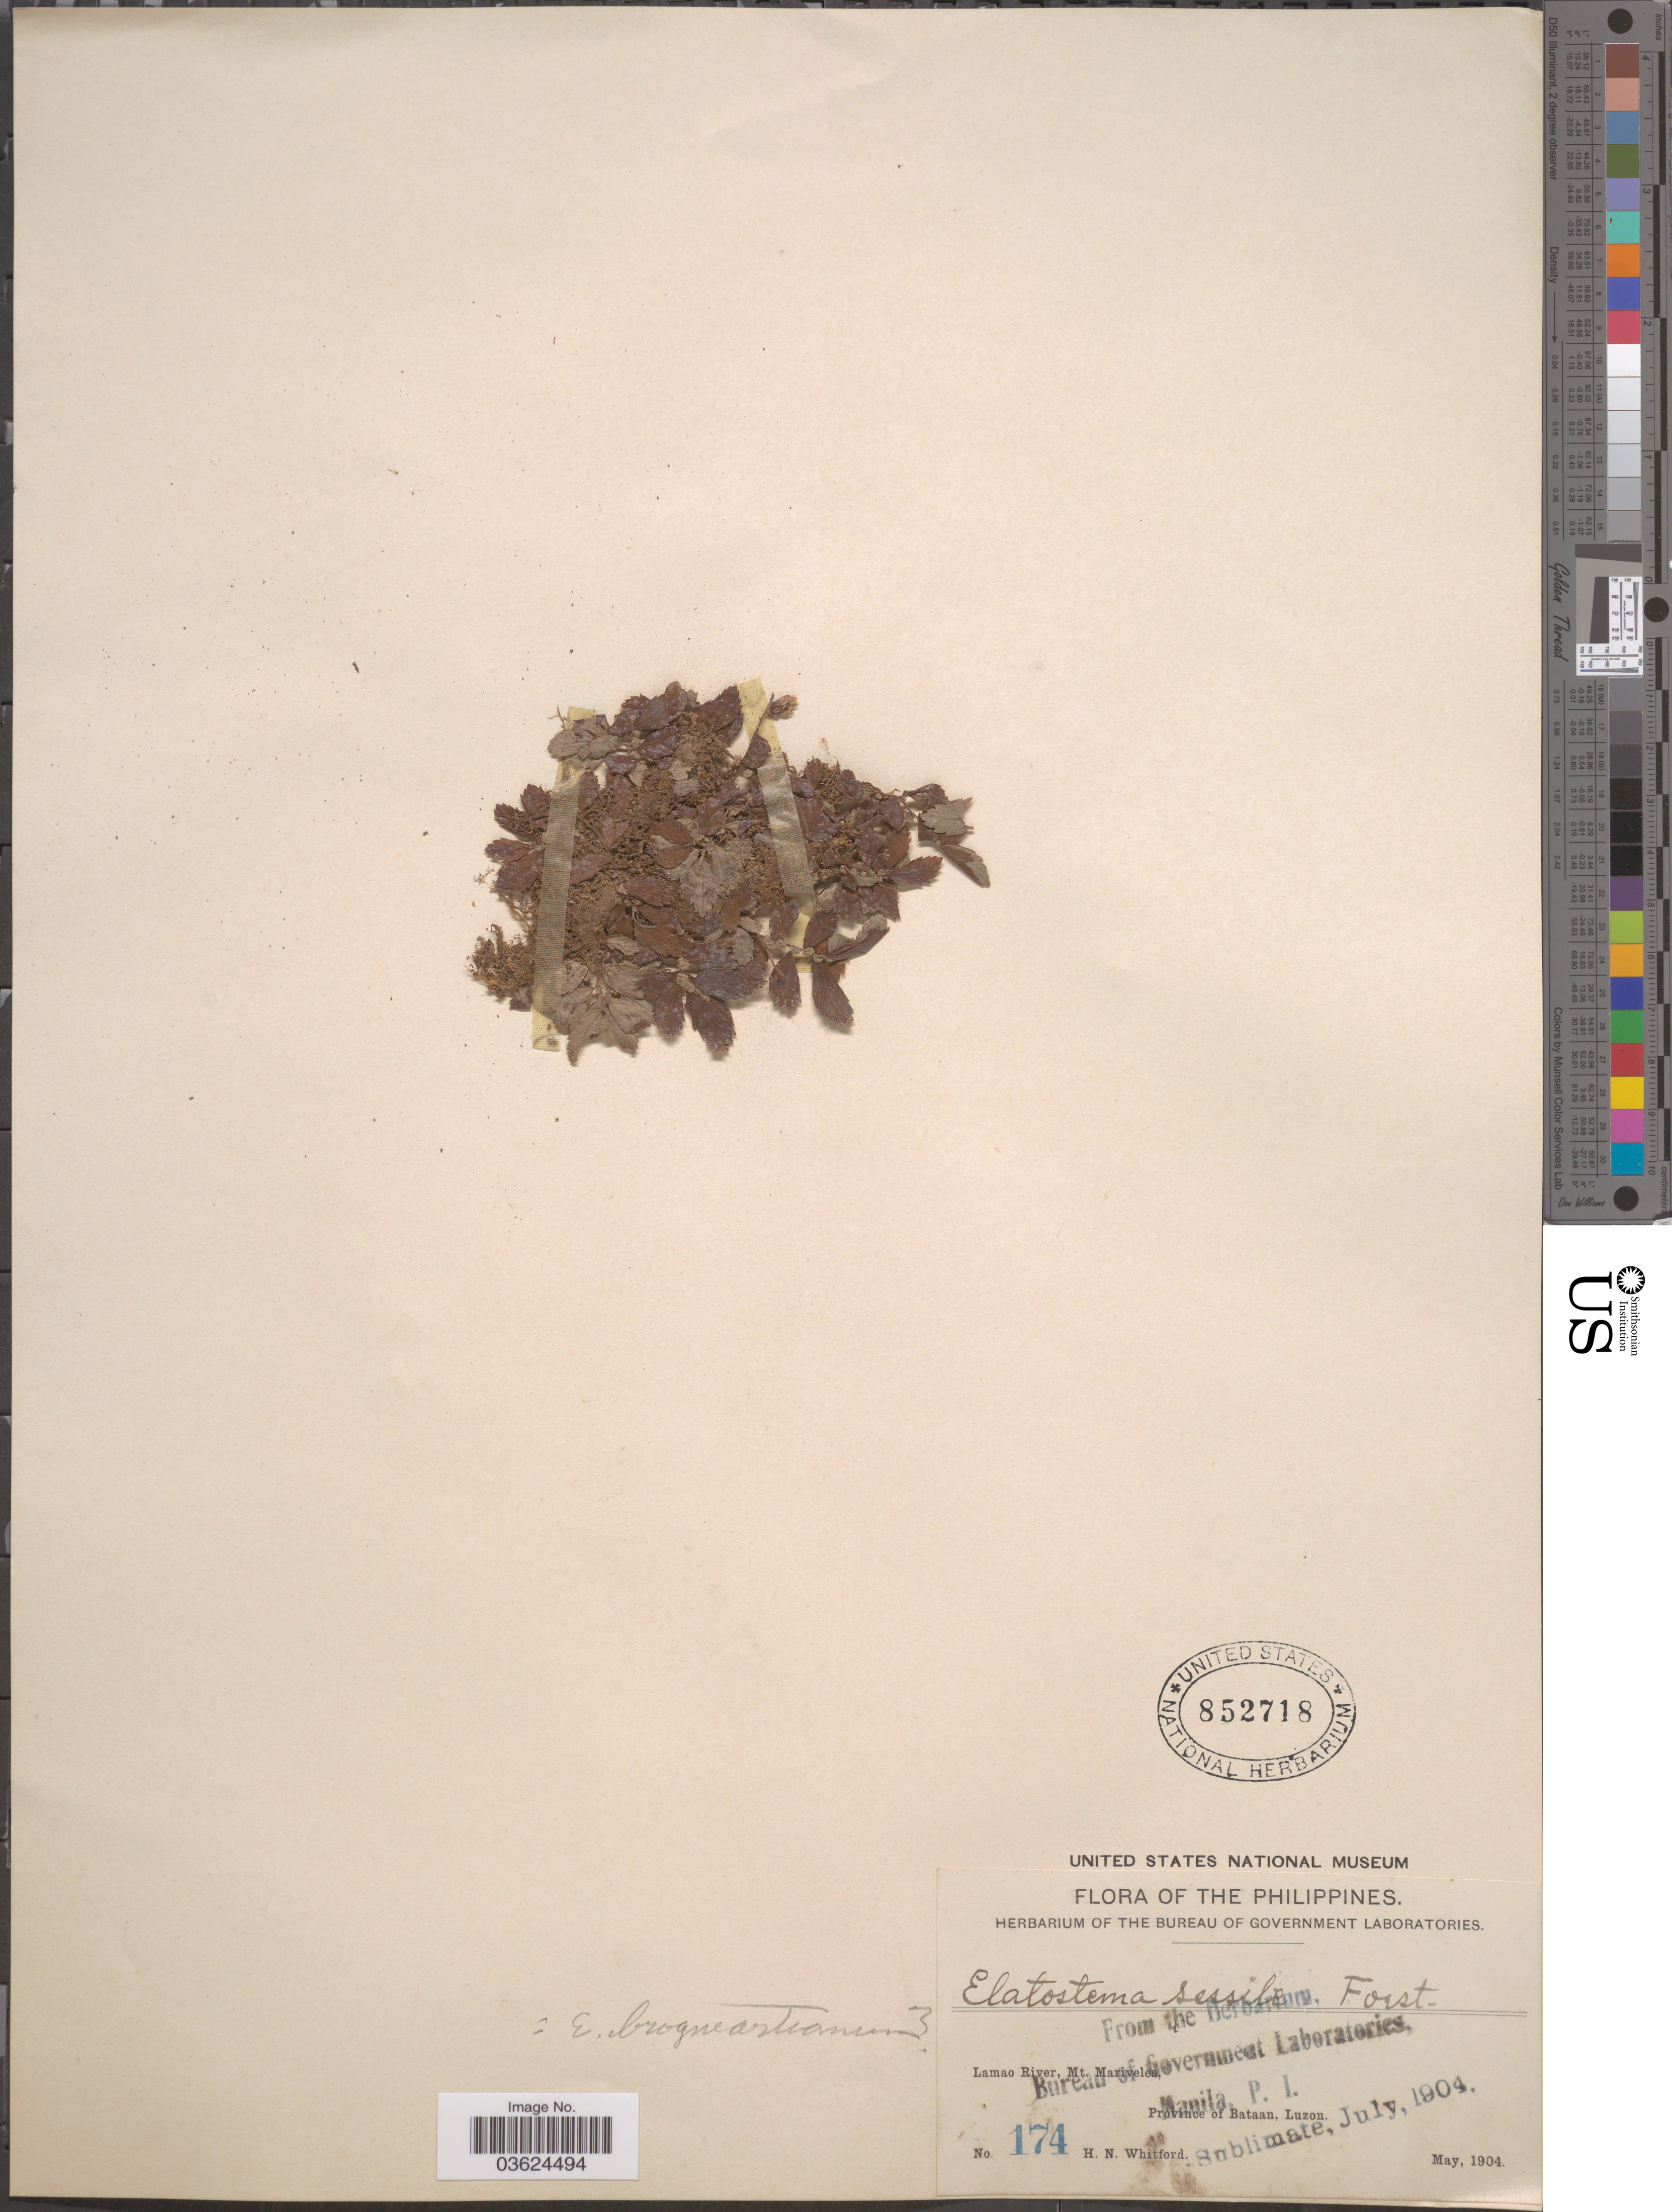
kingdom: Plantae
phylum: Tracheophyta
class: Magnoliopsida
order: Rosales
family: Urticaceae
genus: Elatostema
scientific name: Elatostema brongniartianum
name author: Wedd.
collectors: H. N. Whitford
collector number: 174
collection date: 1904-05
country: Philippines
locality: Lamao River, Mt. Mariveles, Province of Bataan, Luzon.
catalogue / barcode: US 852718